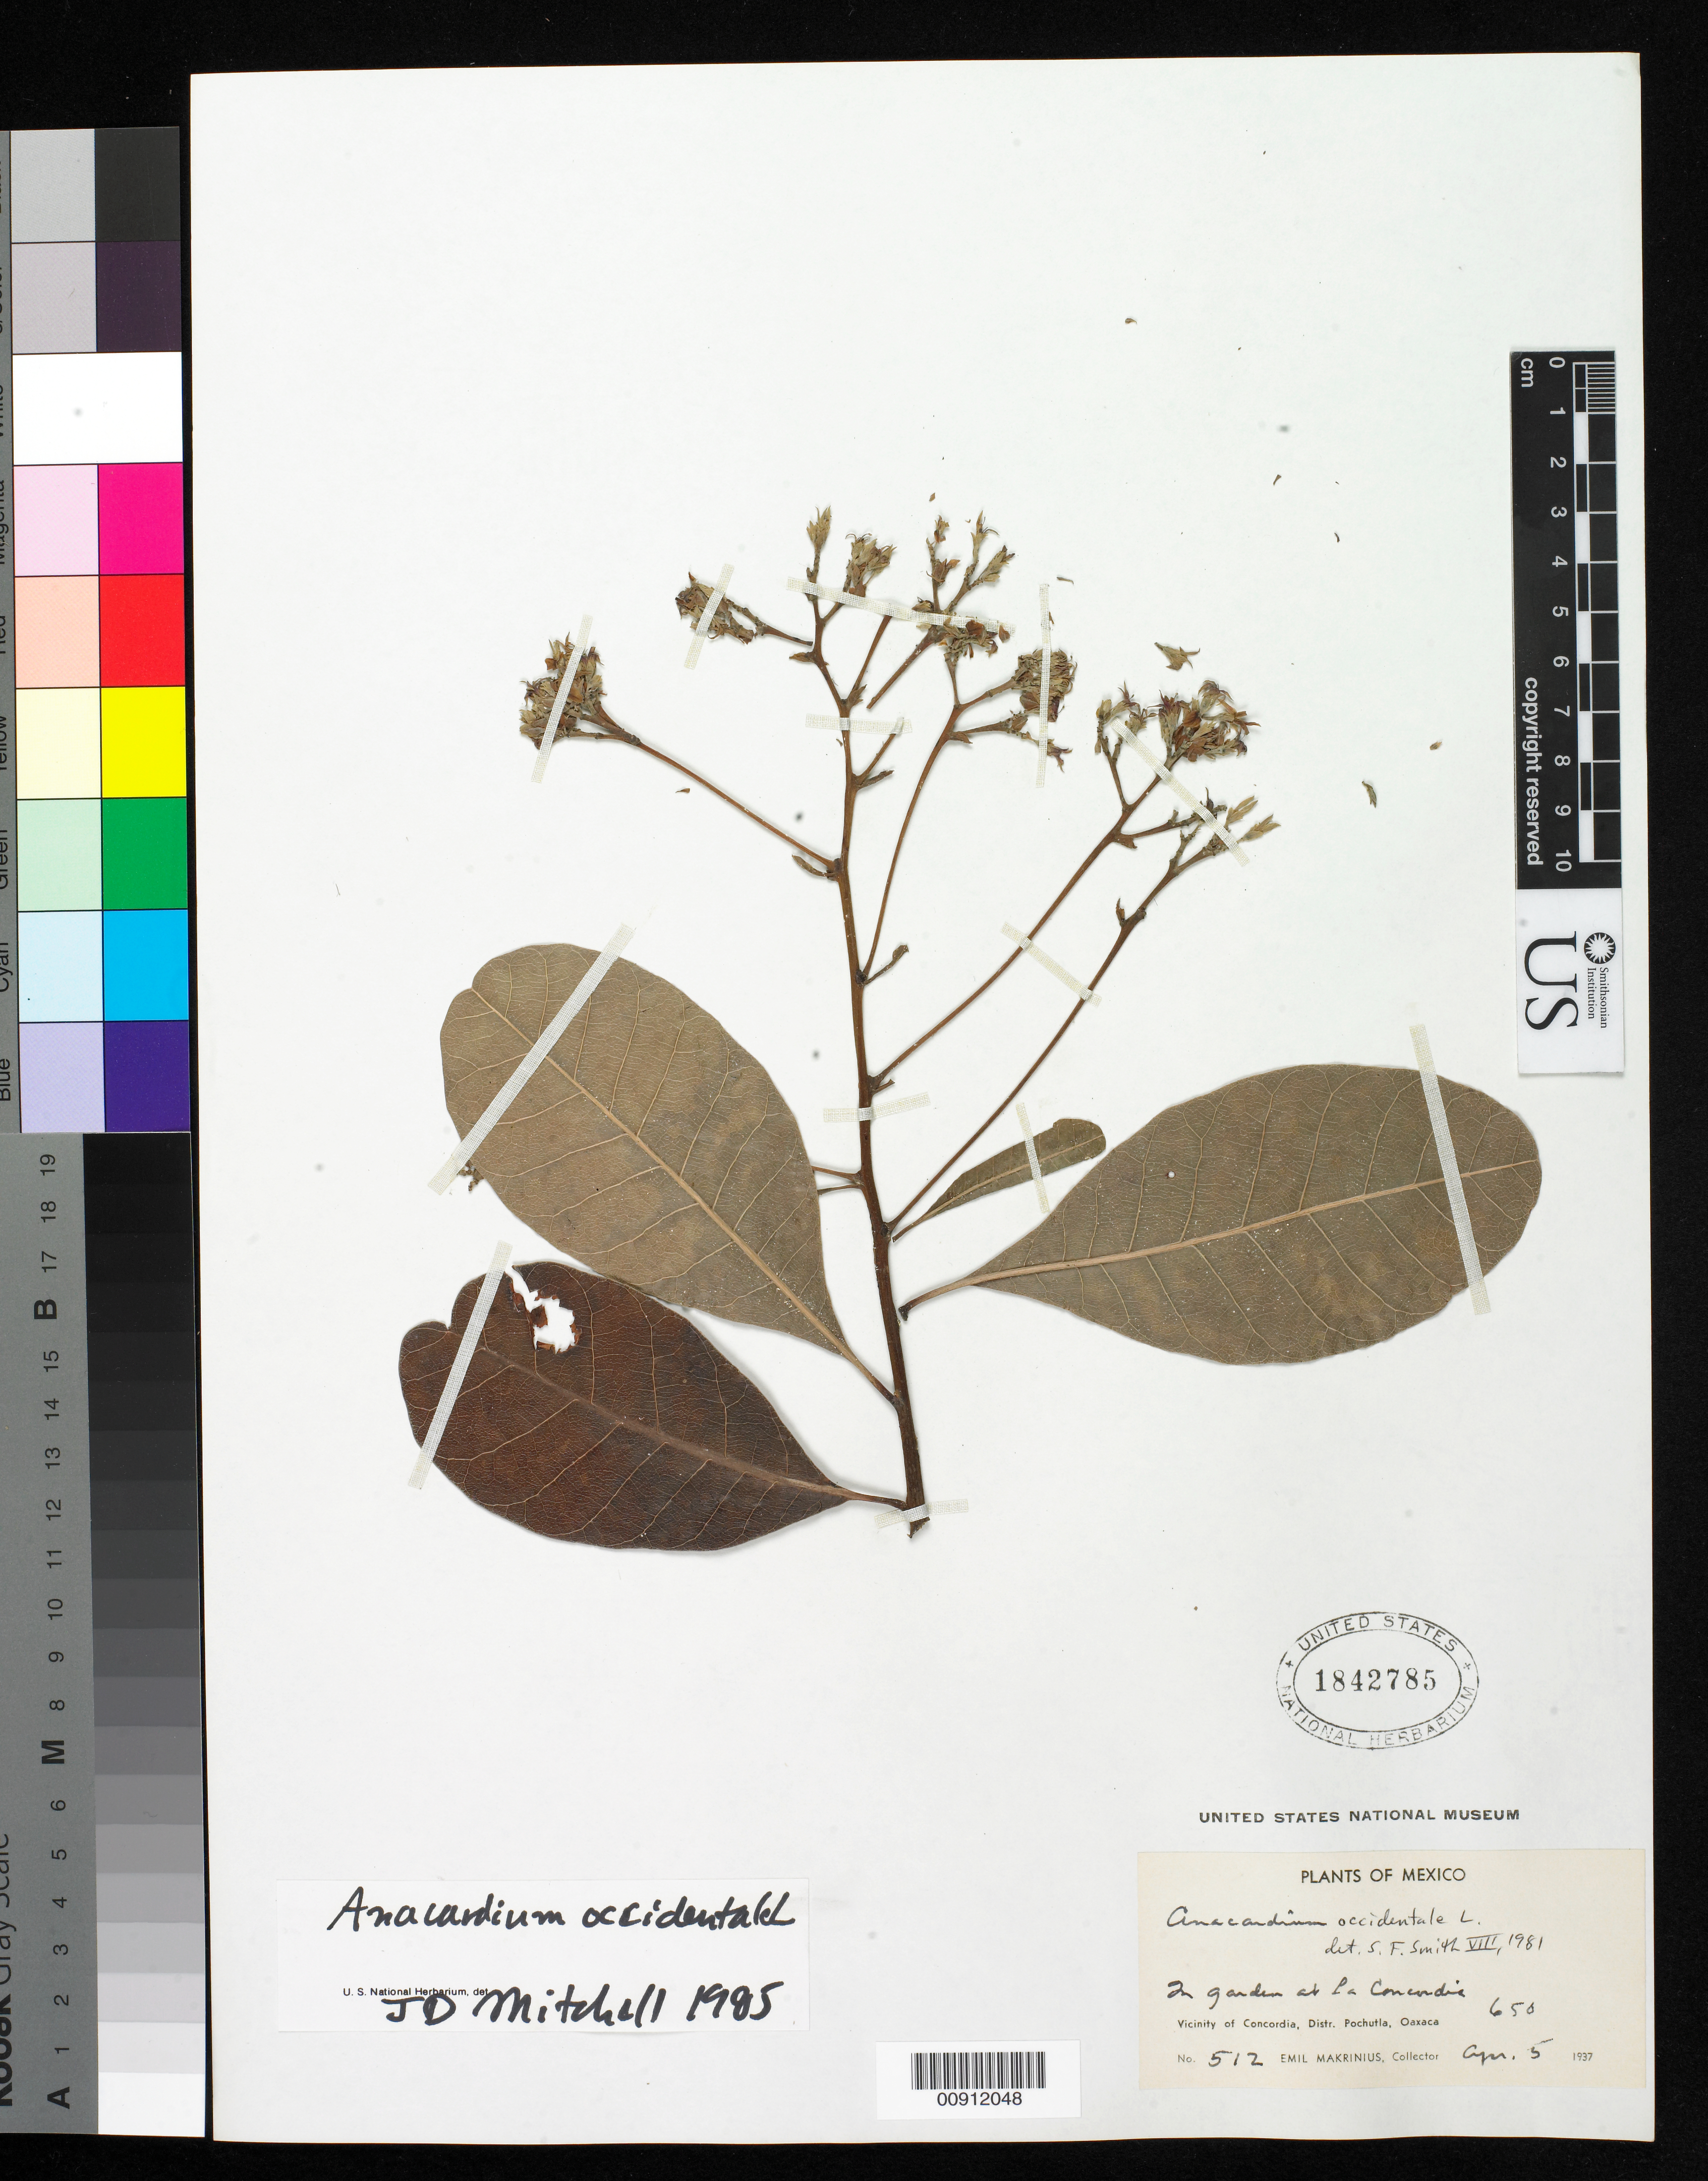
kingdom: Plantae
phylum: Tracheophyta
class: Magnoliopsida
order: Sapindales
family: Anacardiaceae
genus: Anacardium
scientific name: Anacardium occidentale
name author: L.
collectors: E. Makrinius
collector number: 512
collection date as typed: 05 Apr 1937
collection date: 1937-04-05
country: Mexico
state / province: Oaxaca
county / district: Pochutla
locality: In garden at La Concordia. Distr. Pochutla, Oaxaca.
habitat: In garden.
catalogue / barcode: US 1842785